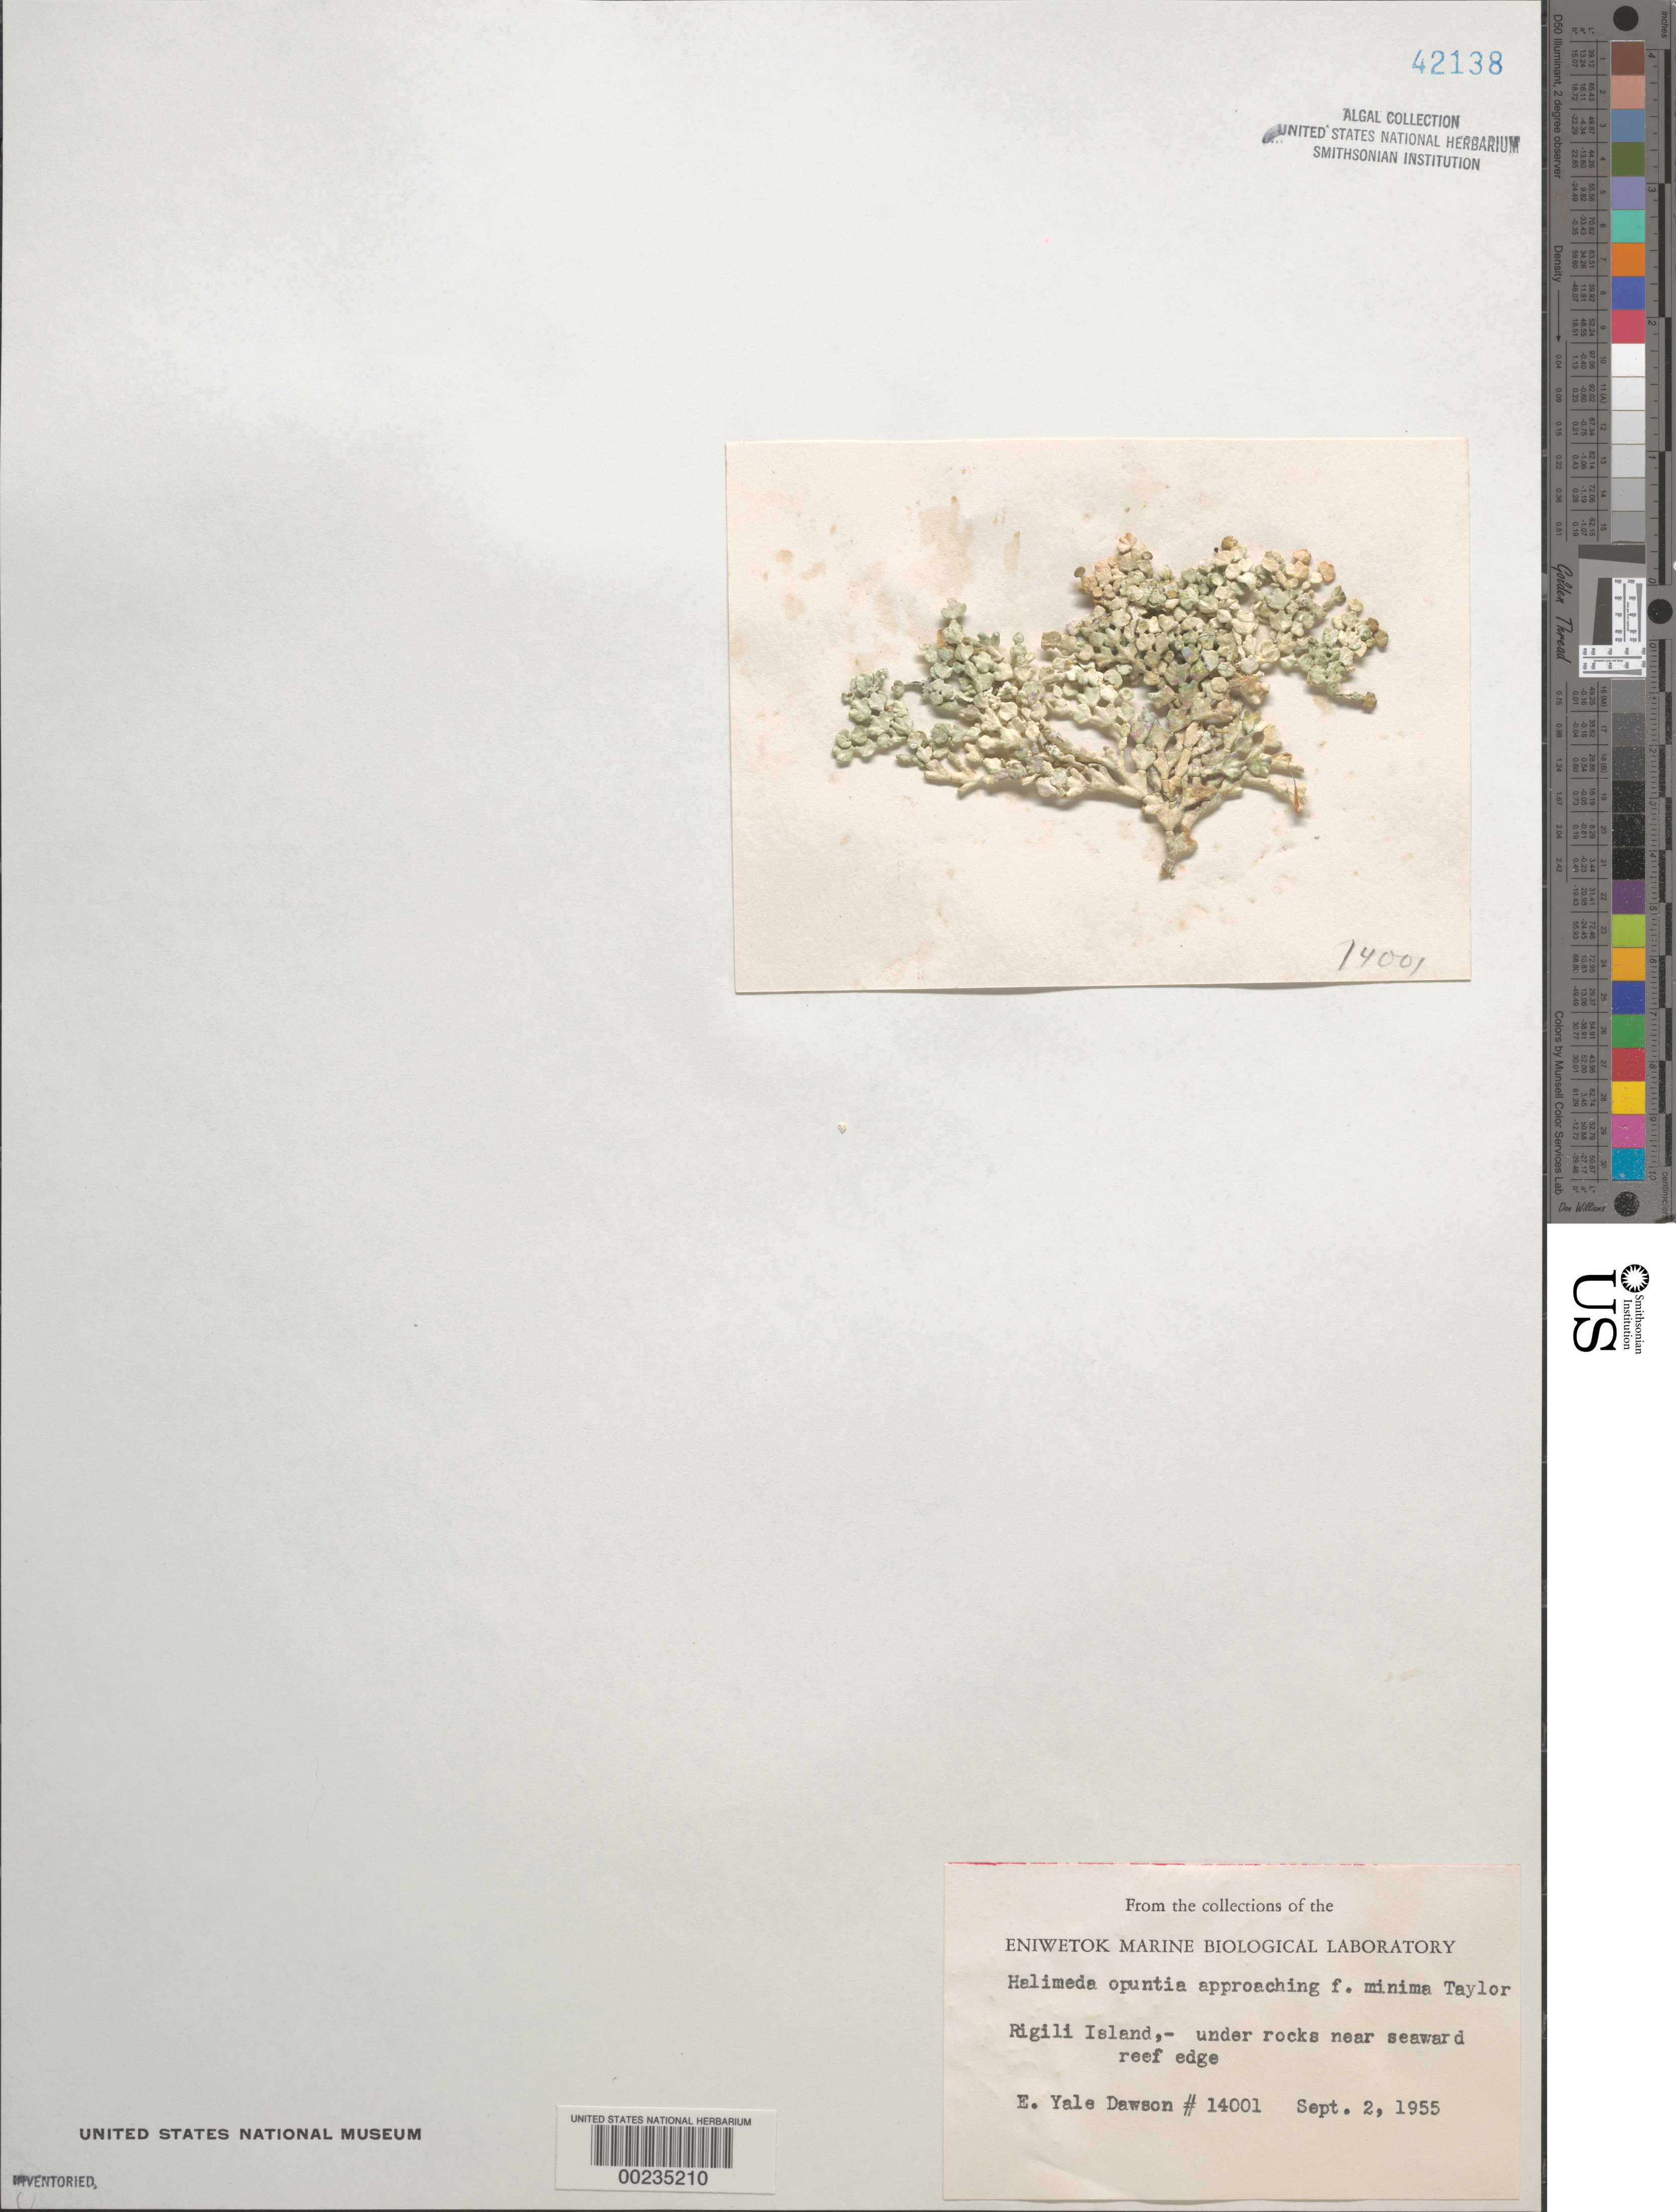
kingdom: Plantae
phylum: Chlorophyta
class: Ulvophyceae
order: Bryopsidales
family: Halimedaceae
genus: Halimeda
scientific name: Halimeda opuntia f. minima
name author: W.R. Taylor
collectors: E. Y. Dawson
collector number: EYD 14001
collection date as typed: September 2, 1955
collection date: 1955-09-02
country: Marshall Islands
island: Enewetak [Eniwetok] Atoll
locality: Rigili Island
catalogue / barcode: US 42138